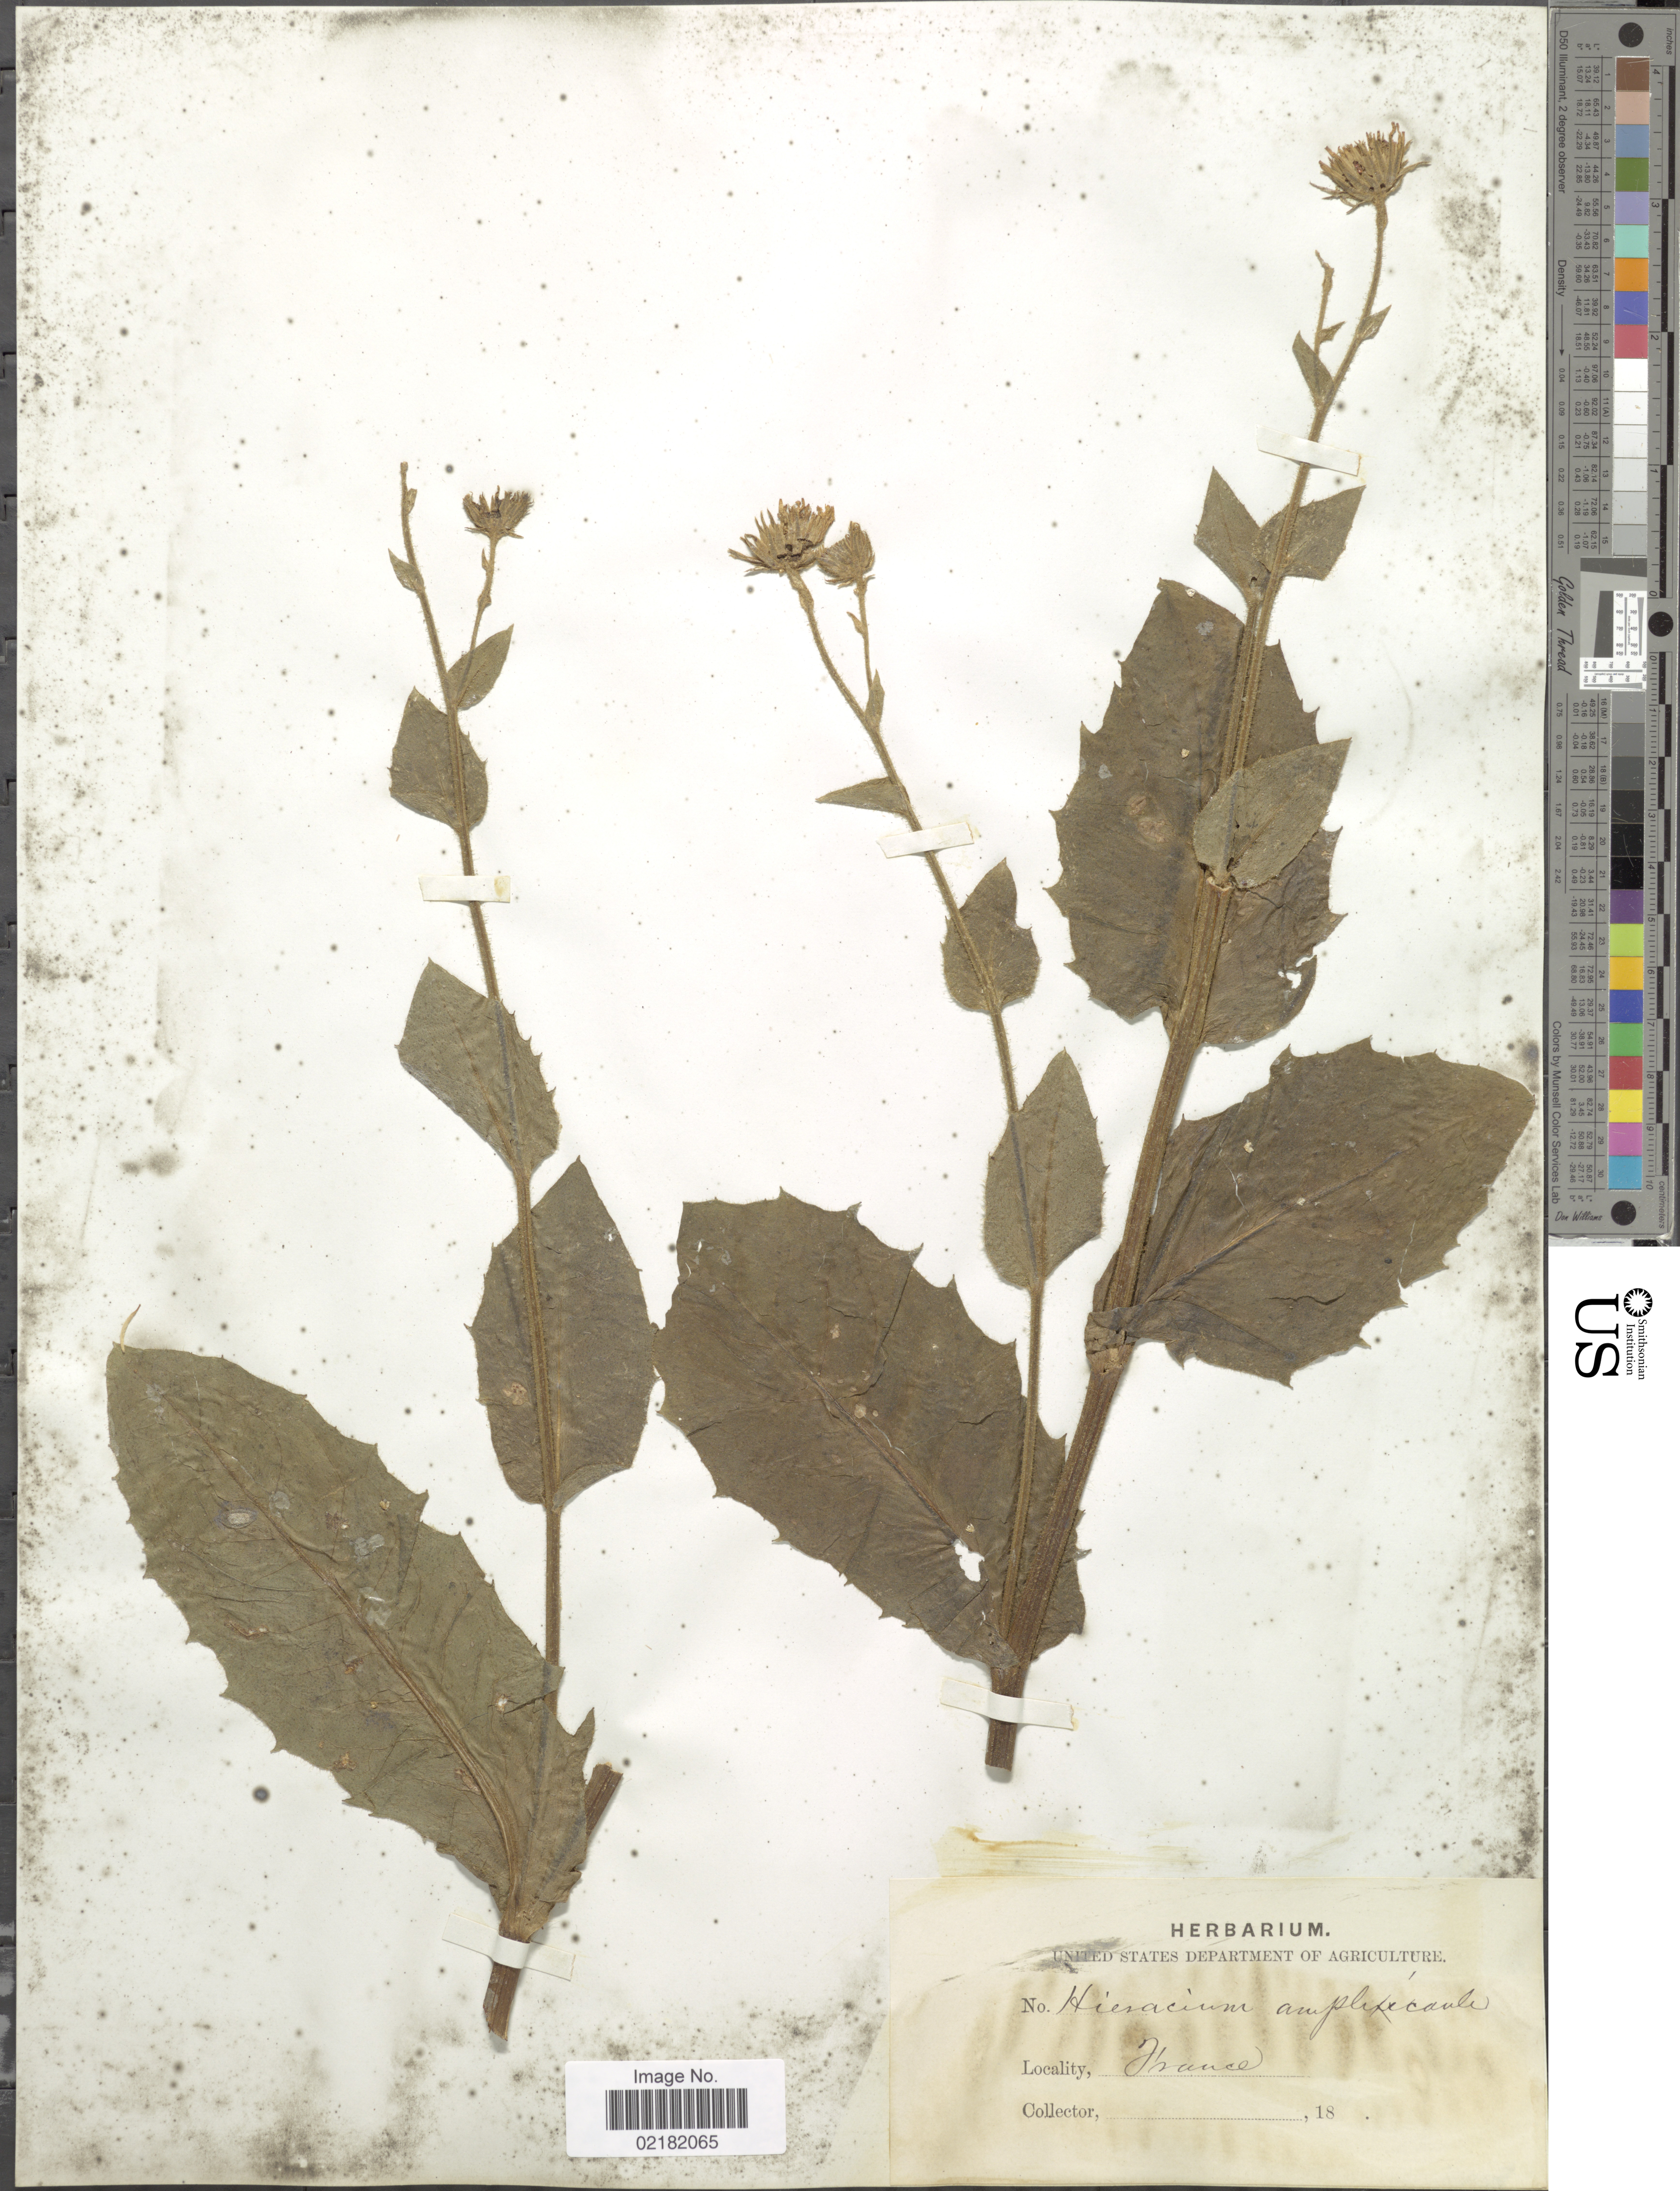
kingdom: Plantae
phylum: Tracheophyta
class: Magnoliopsida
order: Asterales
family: Asteraceae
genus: Hieracium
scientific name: Hieracium amplexicaule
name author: L.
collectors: Facchini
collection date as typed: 18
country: France